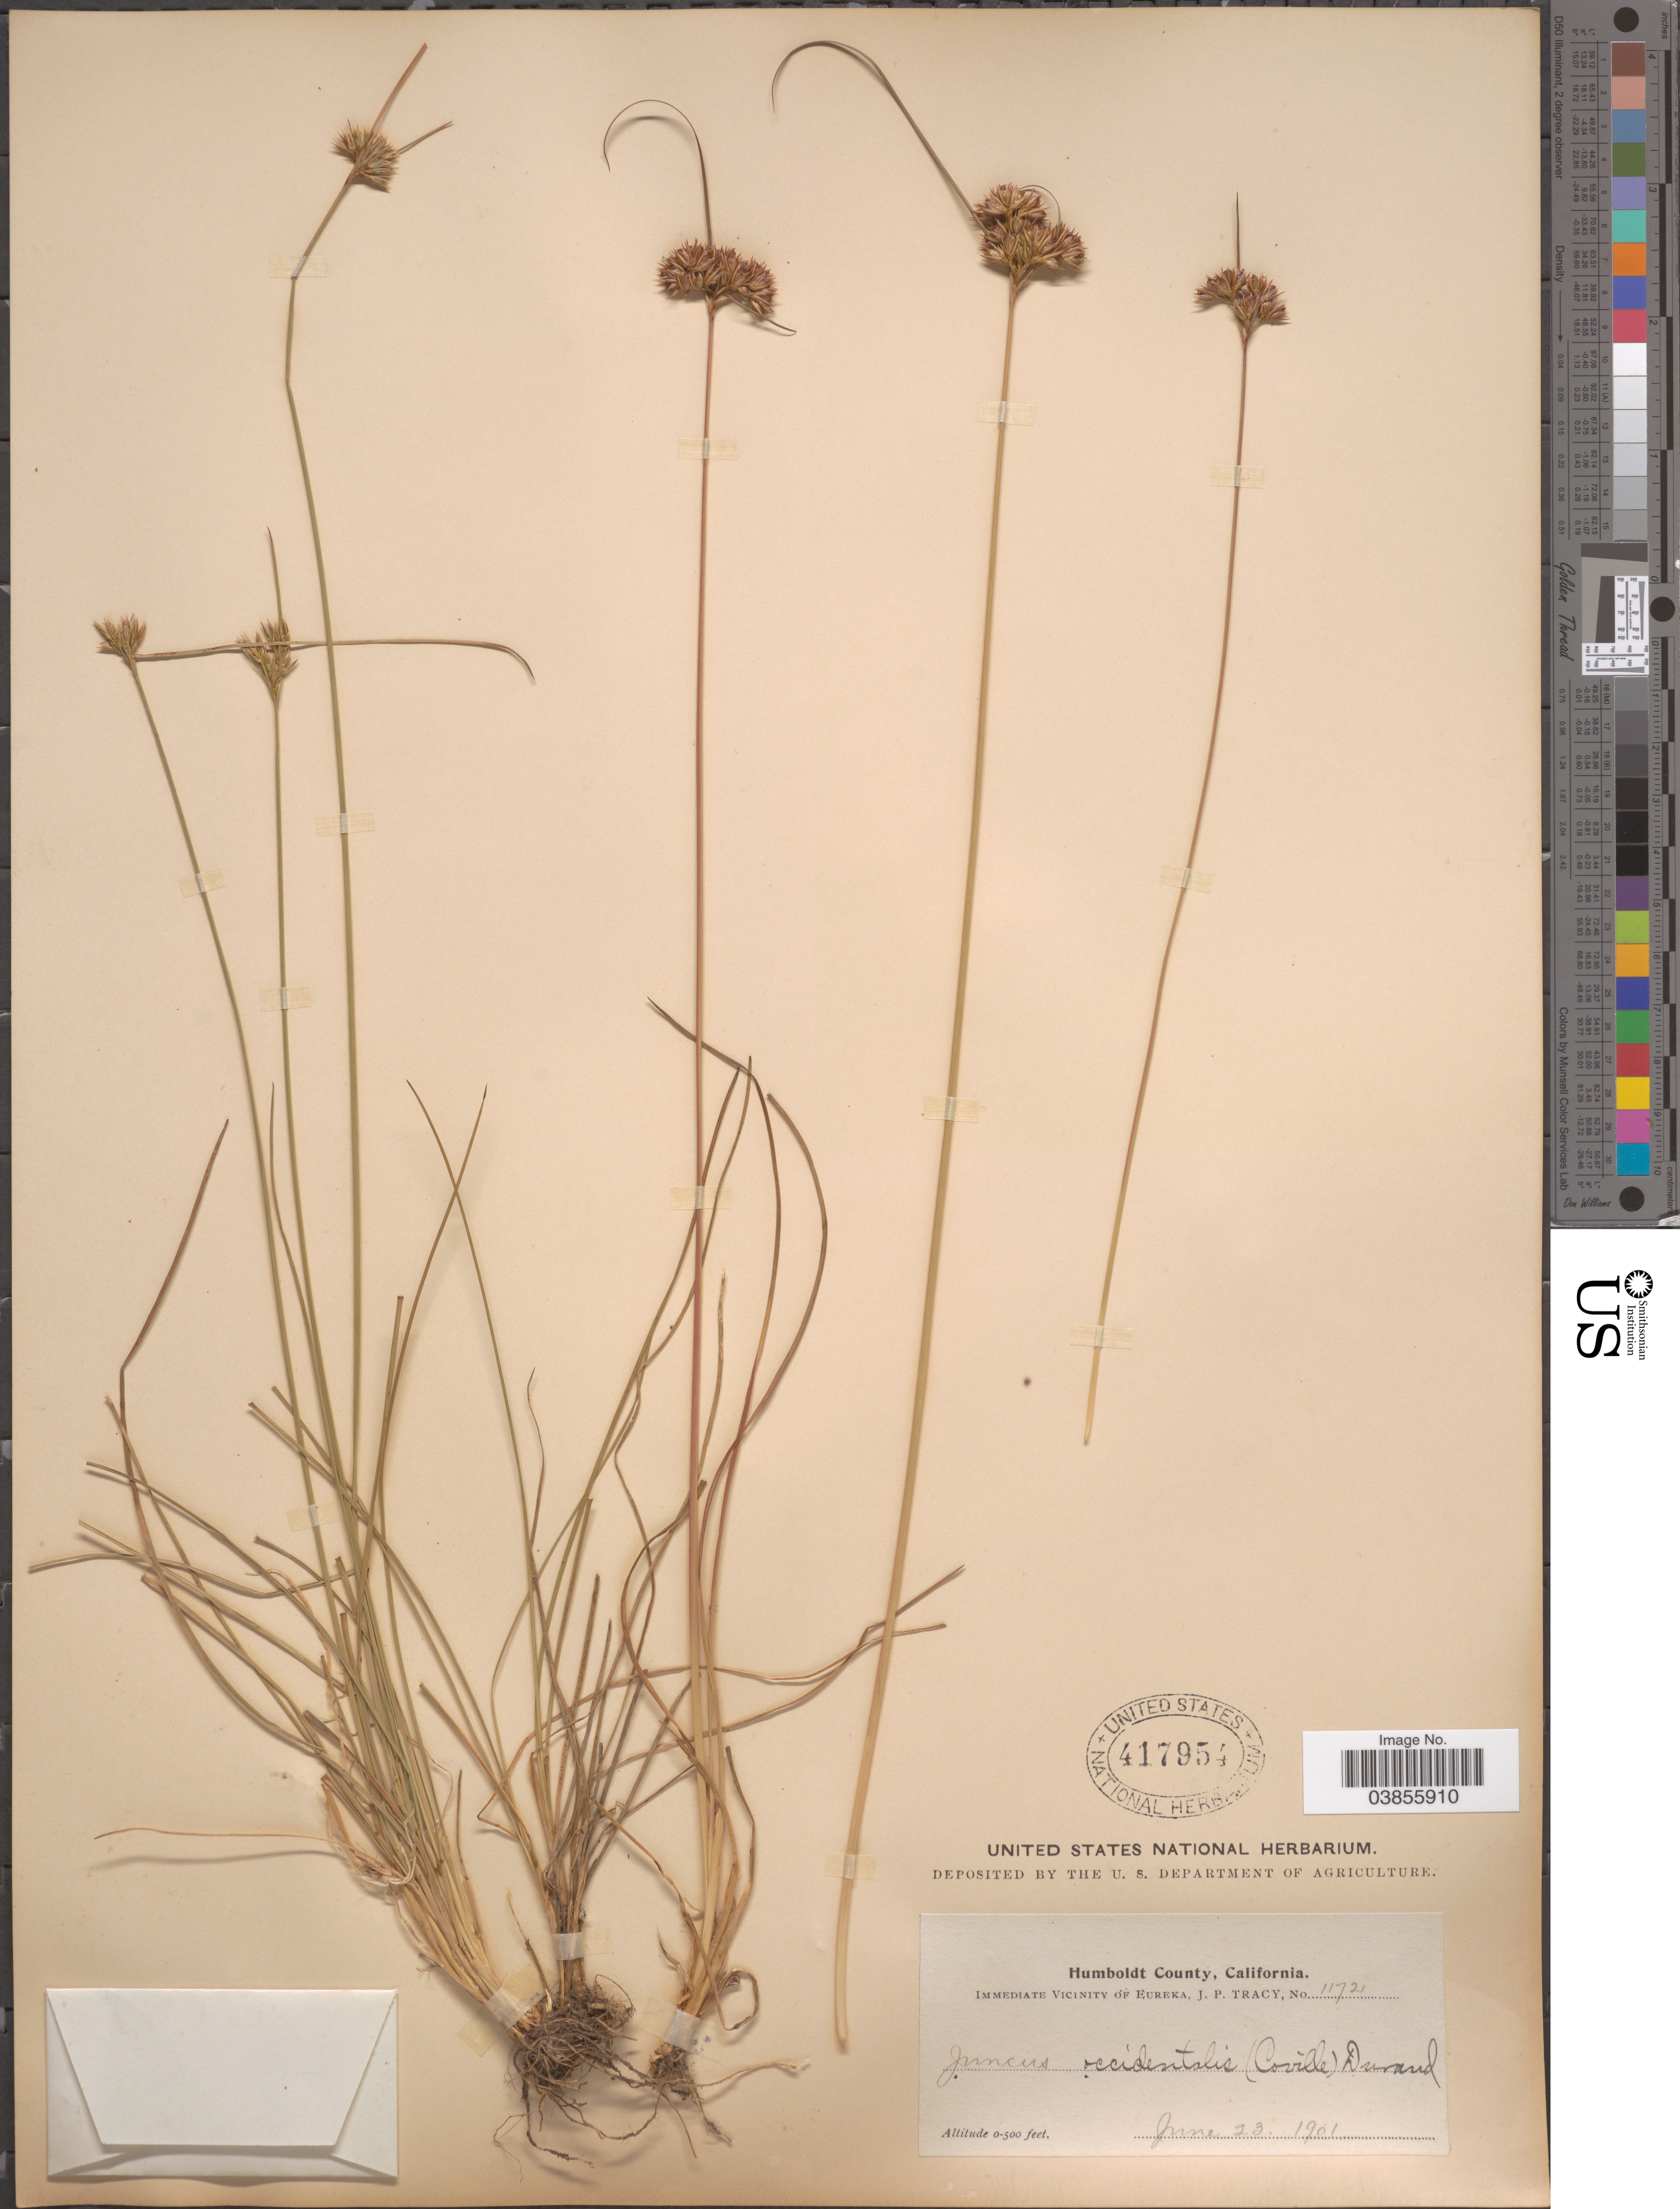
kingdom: Plantae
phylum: Tracheophyta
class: Liliopsida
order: Poales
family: Juncaceae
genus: Juncus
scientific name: Juncus occidentalis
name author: (Coville) Wiegand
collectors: J. Tracy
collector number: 11721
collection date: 1901-06-23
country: United States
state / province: California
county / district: Humboldt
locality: Humboldt County. Immediate Vicinity of Eureka.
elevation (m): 0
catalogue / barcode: US 417954